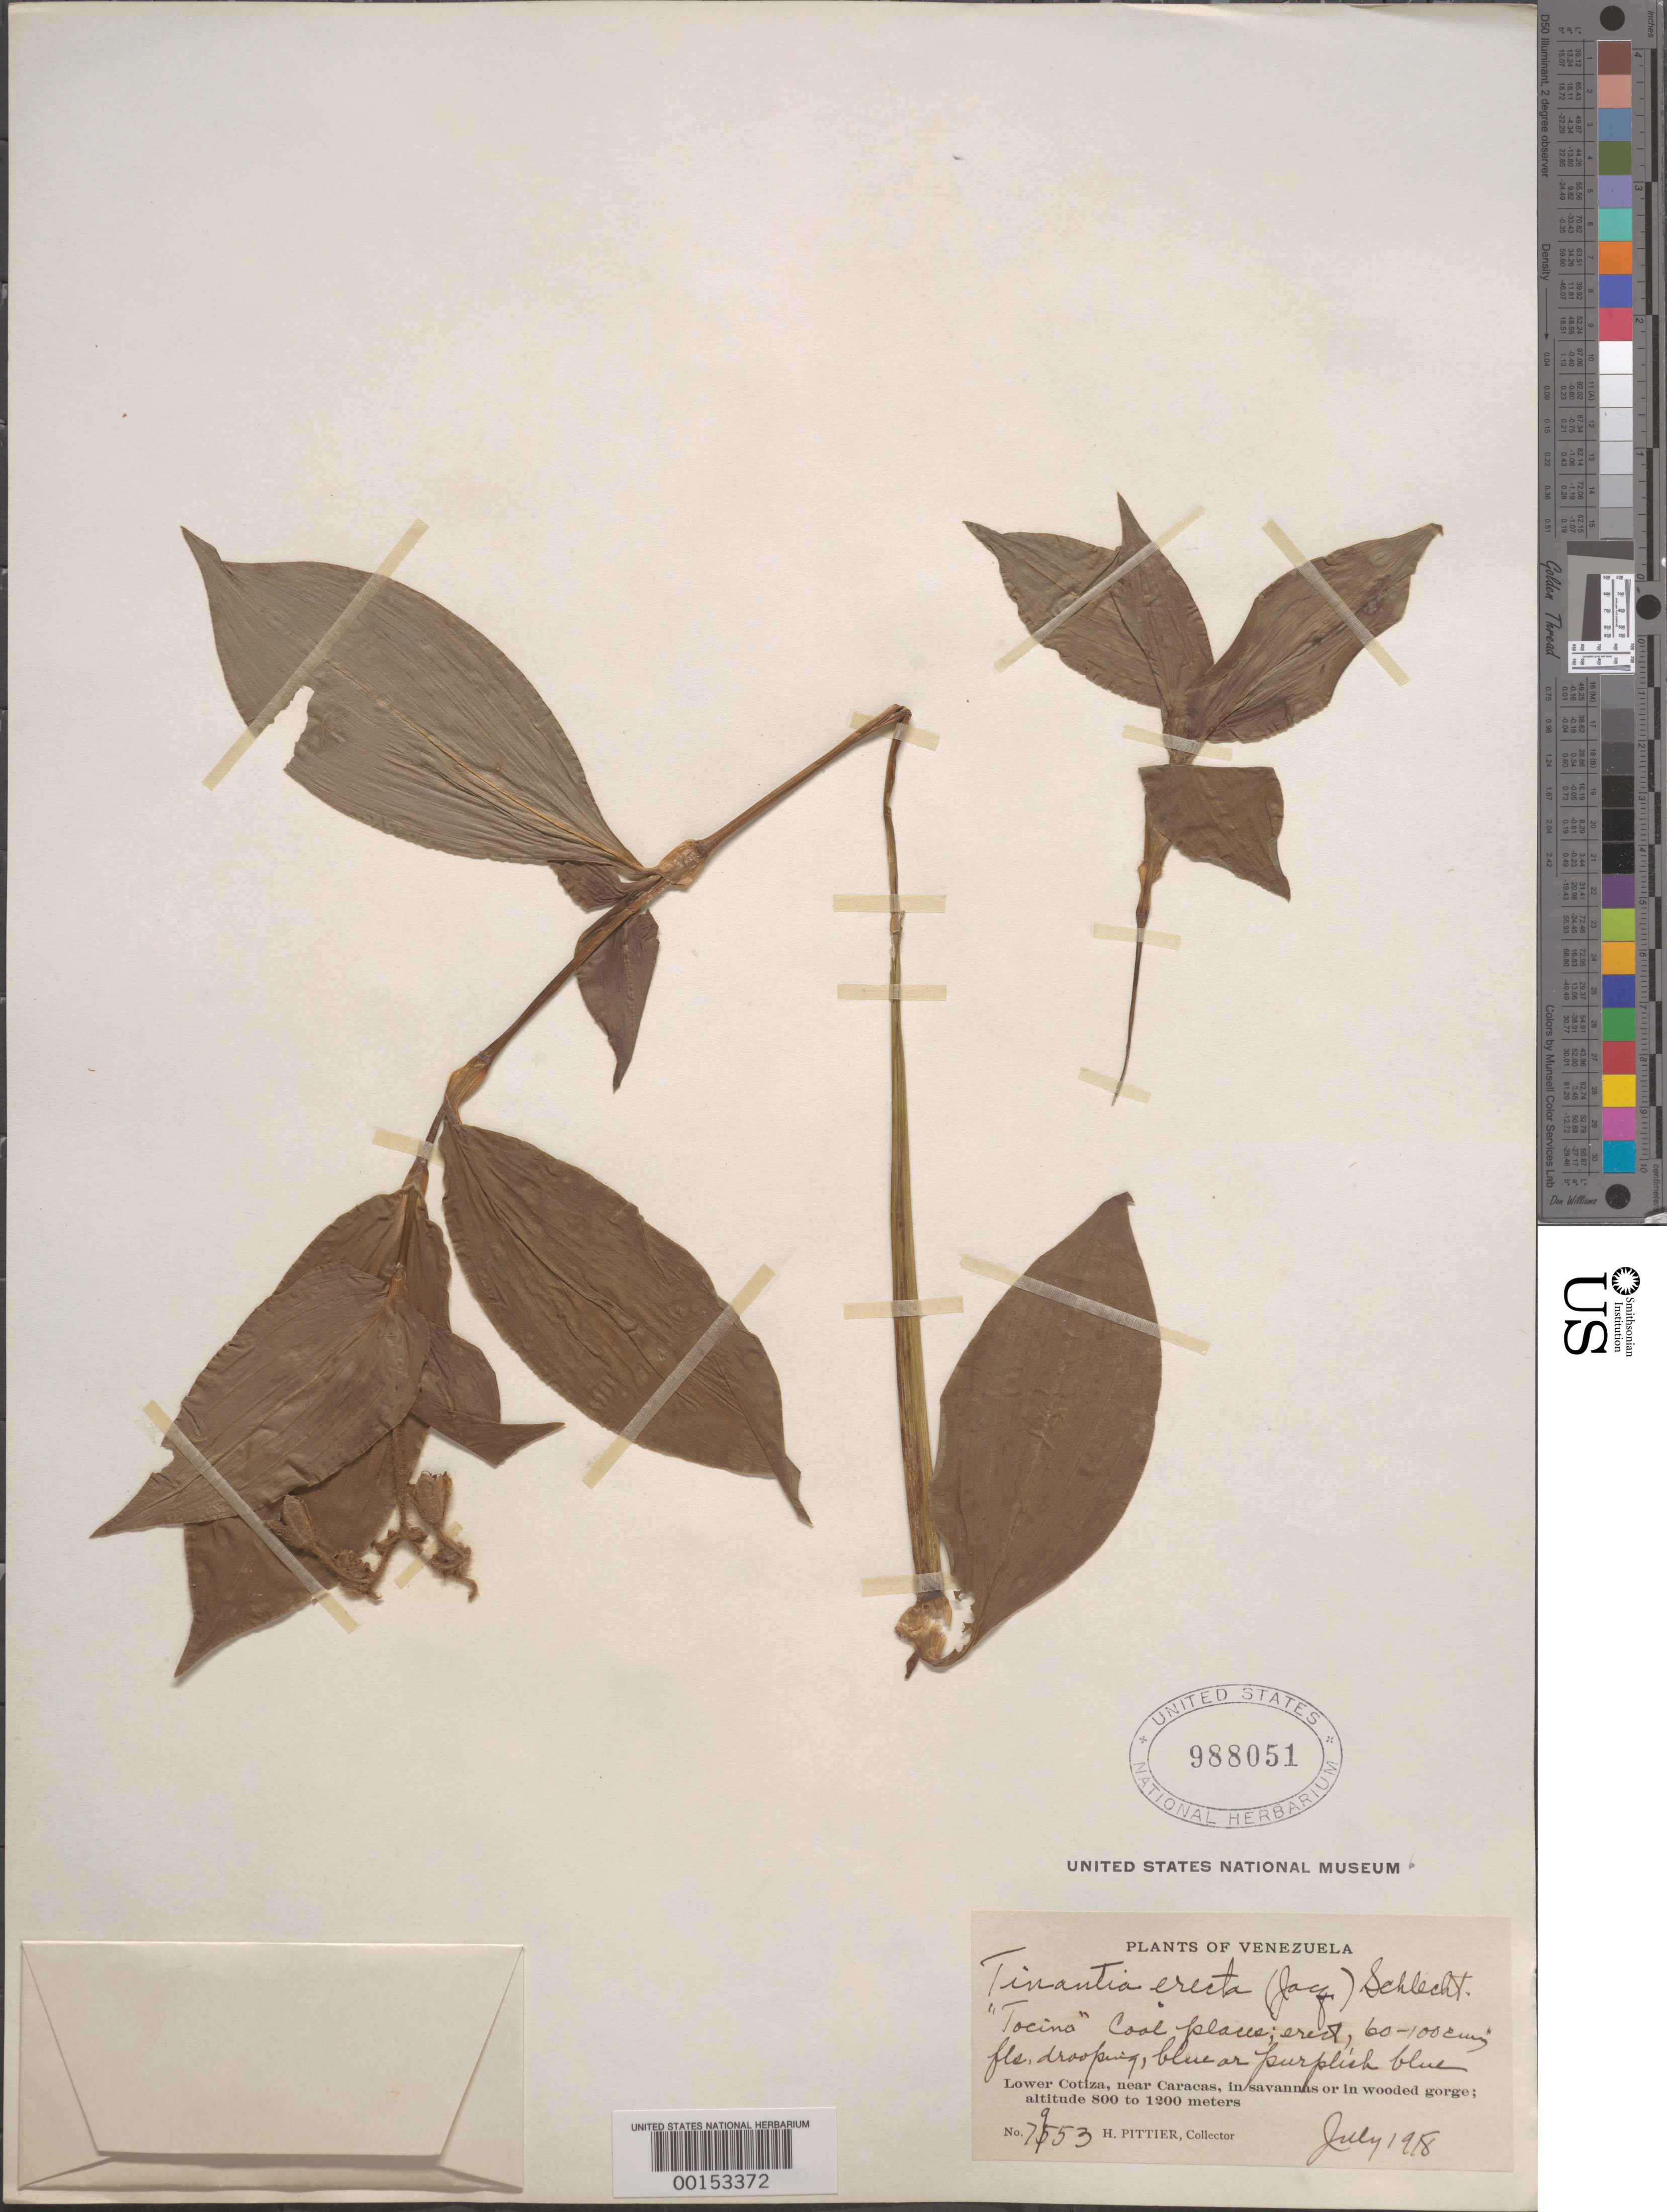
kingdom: Plantae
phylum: Tracheophyta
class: Liliopsida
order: Commelinales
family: Commelinaceae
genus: Tinantia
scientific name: Tinantia erecta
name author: (Jacq.) Fenzl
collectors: H. F. Pittier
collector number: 7953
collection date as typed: Jul 1918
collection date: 1918-07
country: Venezuela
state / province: Distrito Federal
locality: Near caracas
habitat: Savanna, in cool places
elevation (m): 800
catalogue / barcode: US 988051